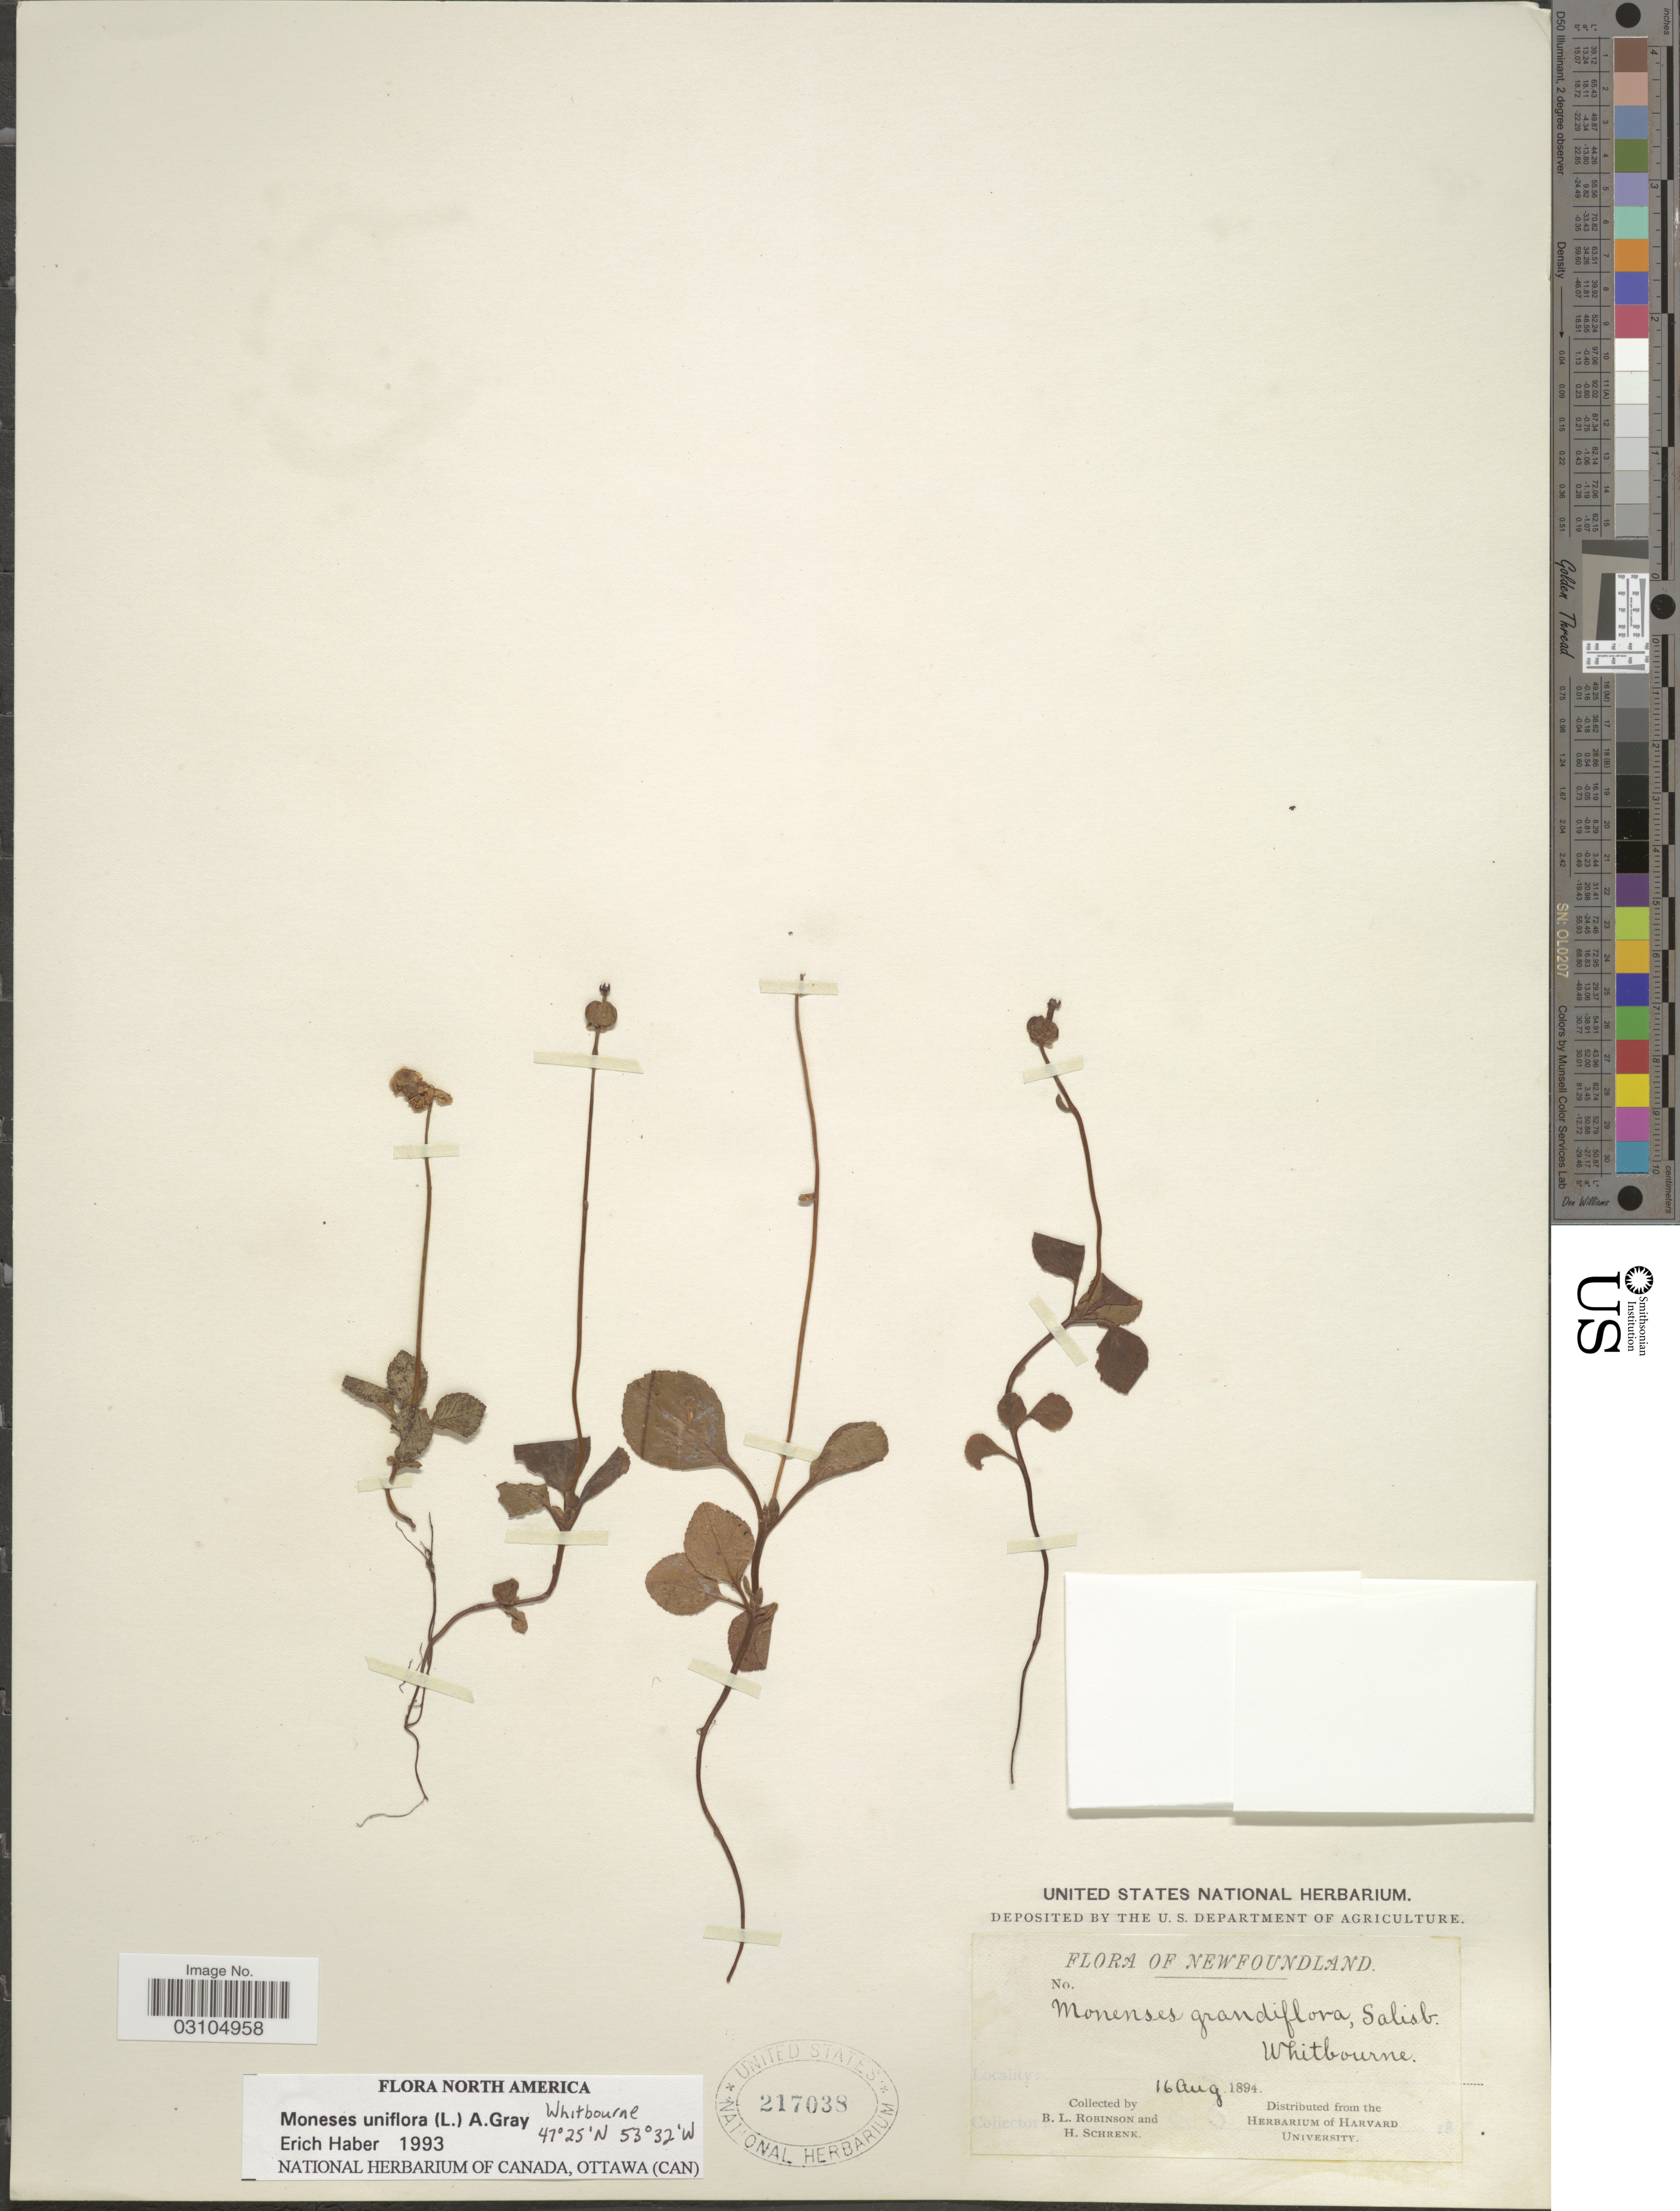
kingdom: Plantae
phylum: Tracheophyta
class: Magnoliopsida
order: Ericales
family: Ericaceae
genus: Moneses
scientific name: Moneses uniflora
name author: (L.) A. Gray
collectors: B. L. Robinson & H. Schrenk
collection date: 1894-08-16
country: Canada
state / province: Newfoundland and Labrador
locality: Whitbourne.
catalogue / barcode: US 217038